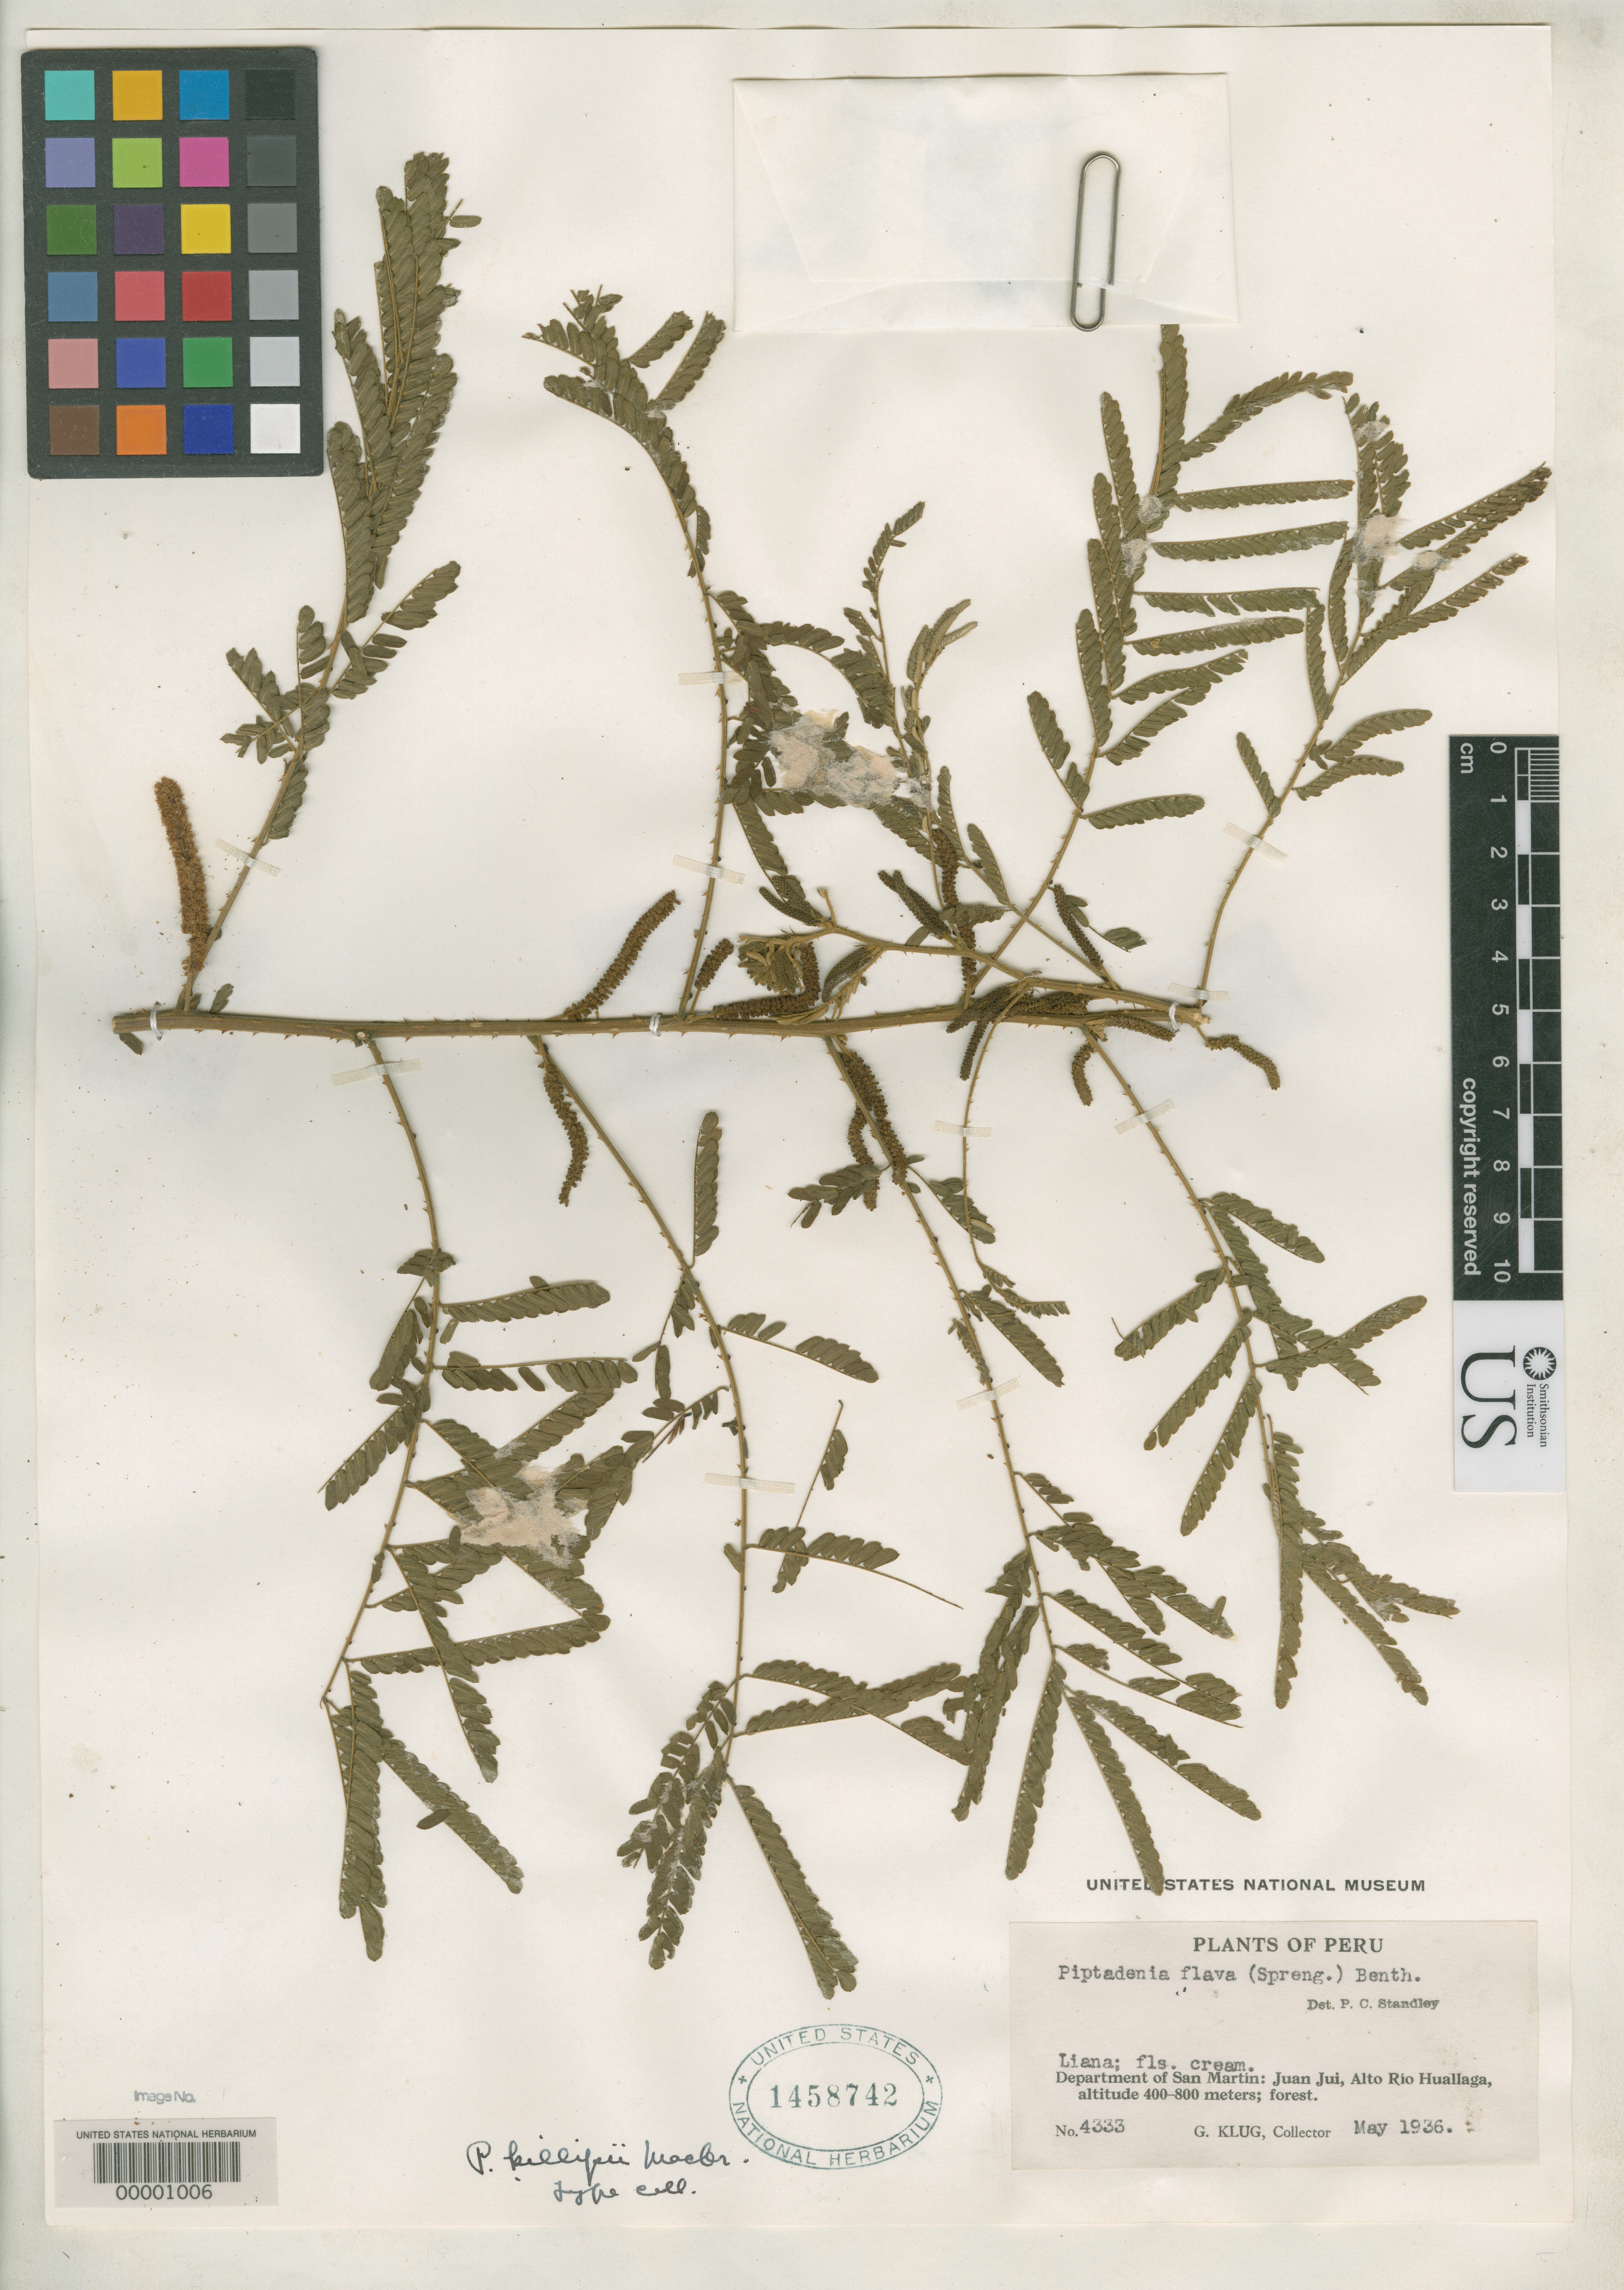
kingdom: Plantae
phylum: Tracheophyta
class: Magnoliopsida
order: Fabales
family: Fabaceae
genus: Piptadenia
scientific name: Piptadenia killipii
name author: J.F. Macbr.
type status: Isotype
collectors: G. Klug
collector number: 4333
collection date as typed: May 1936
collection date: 1936-05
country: Peru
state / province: San Martín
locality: Alto Rio Huallaga.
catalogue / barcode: US 1458742